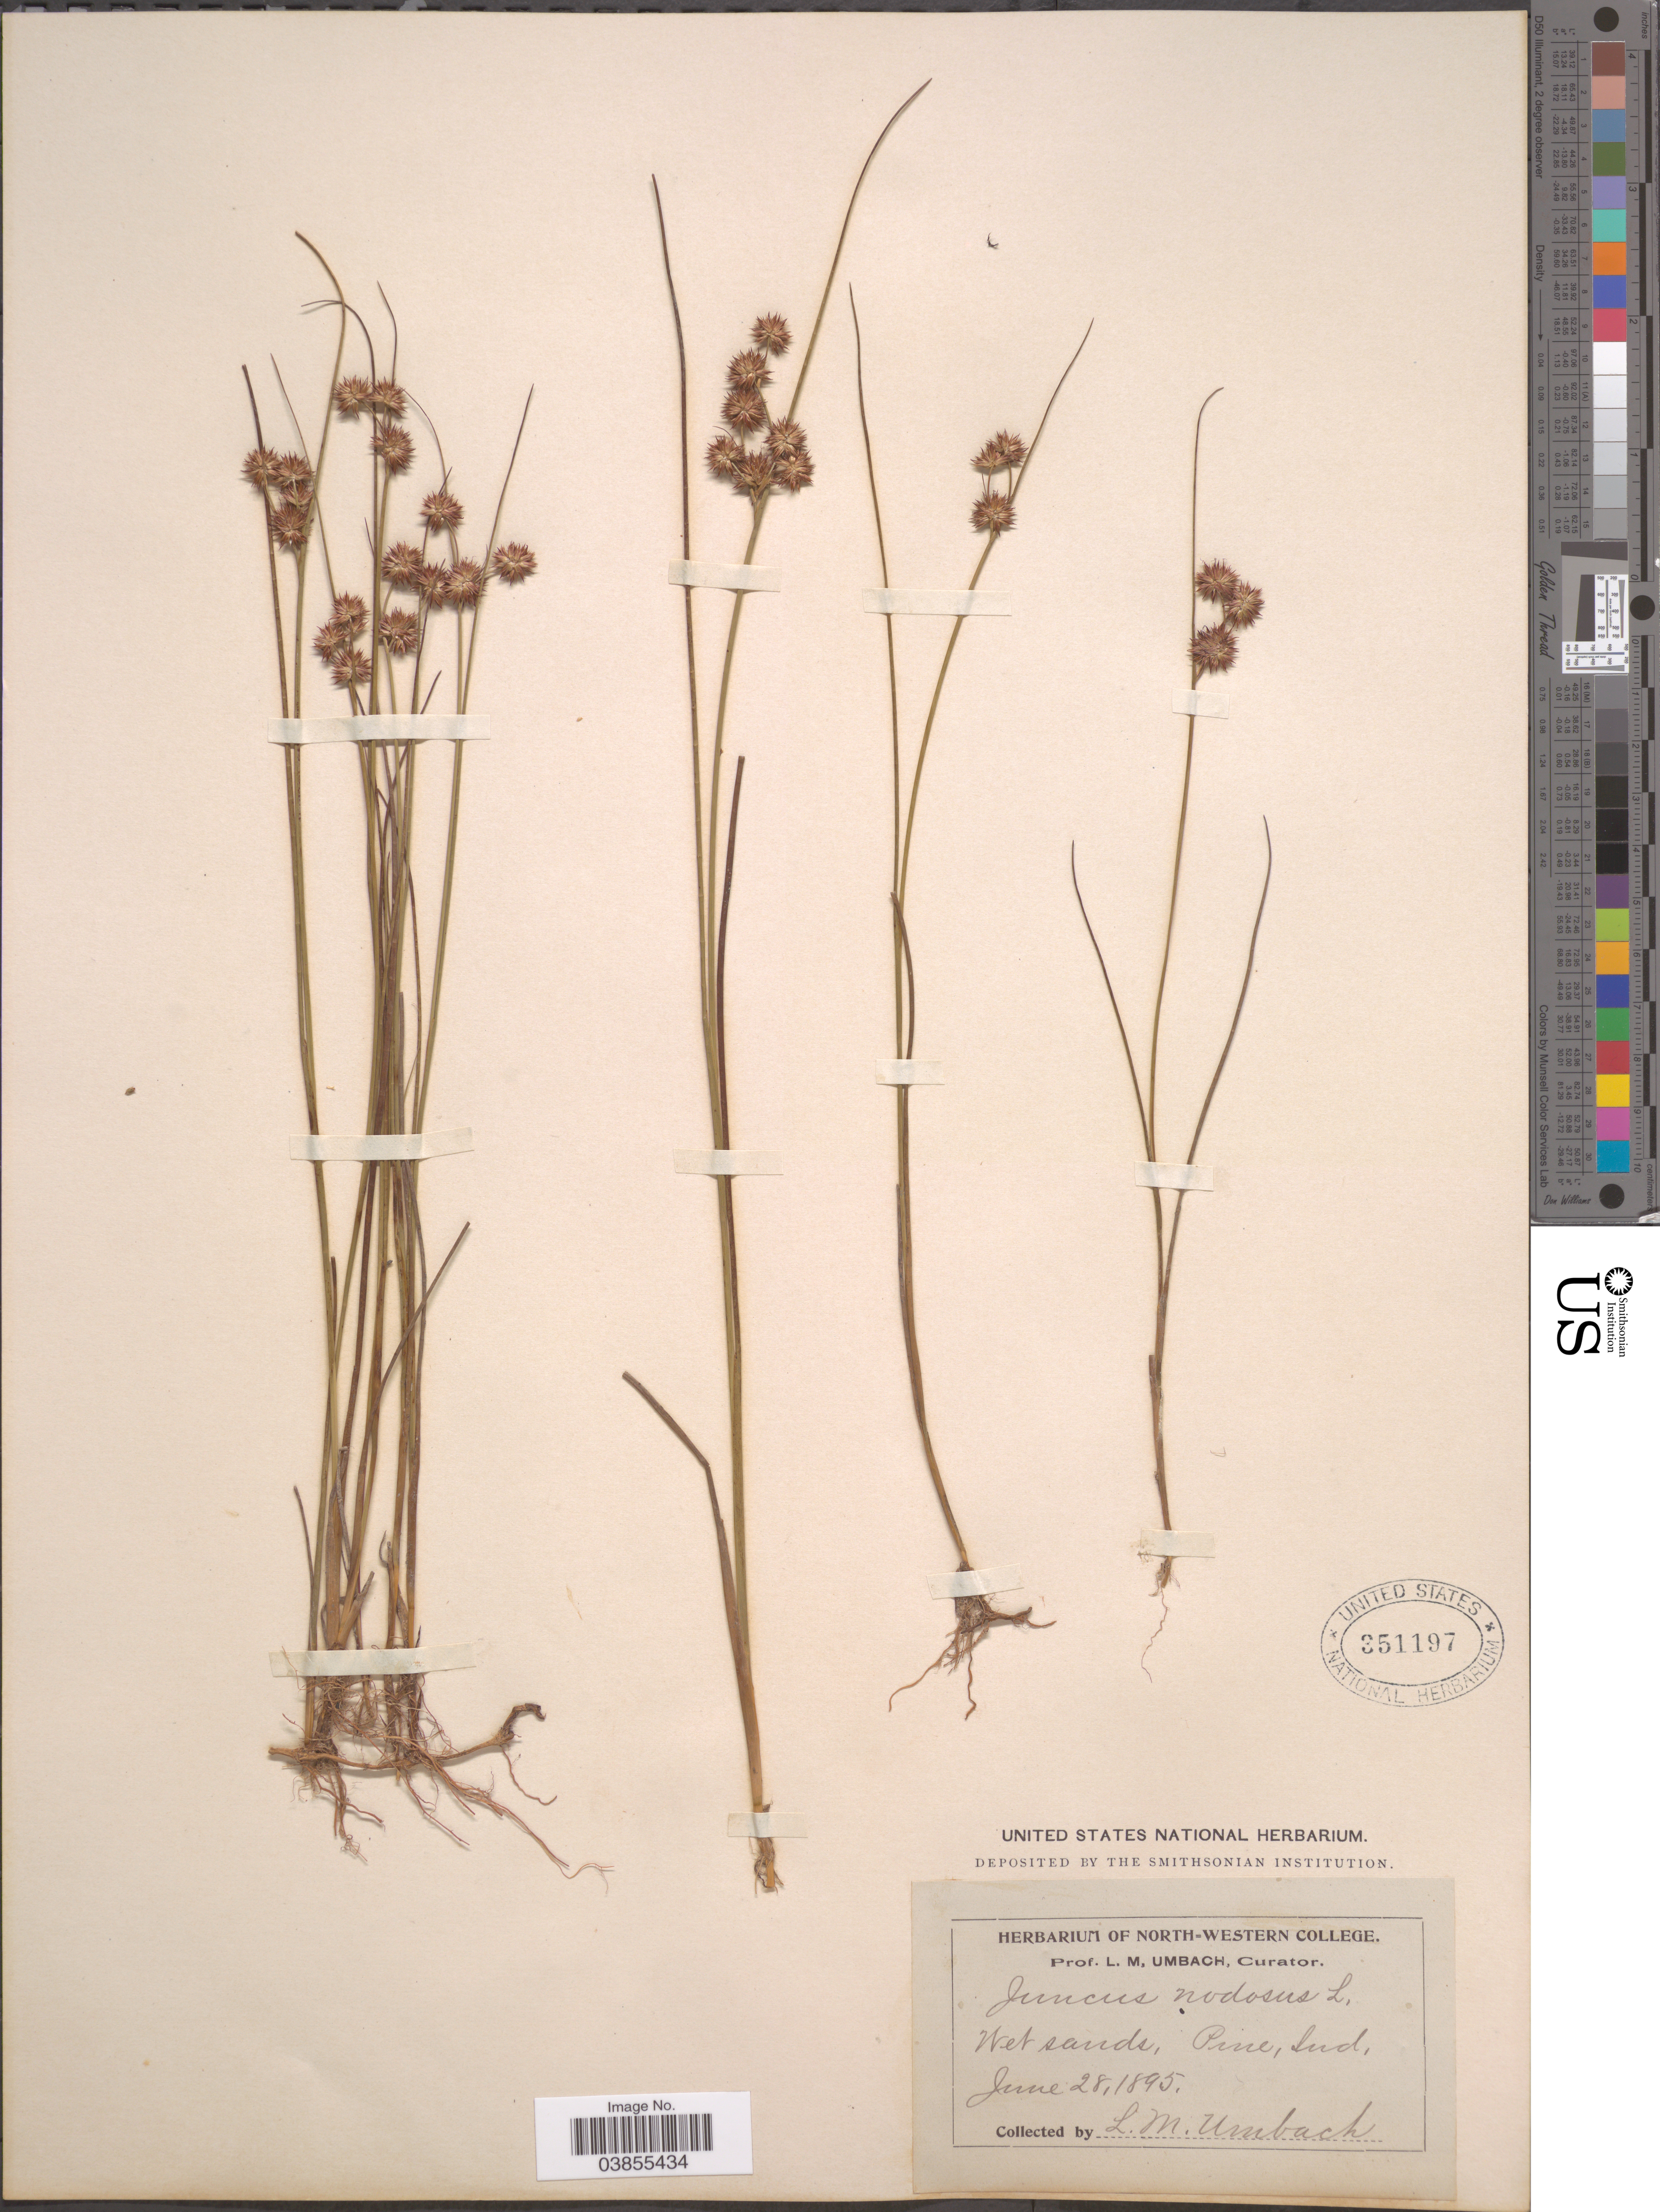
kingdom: Plantae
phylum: Tracheophyta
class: Liliopsida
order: Poales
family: Juncaceae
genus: Juncus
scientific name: Juncus nodosus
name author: L.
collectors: L. M. Umbach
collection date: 1895-06-28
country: United States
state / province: Indiana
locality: Wet sands, Pine.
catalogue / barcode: US 351197